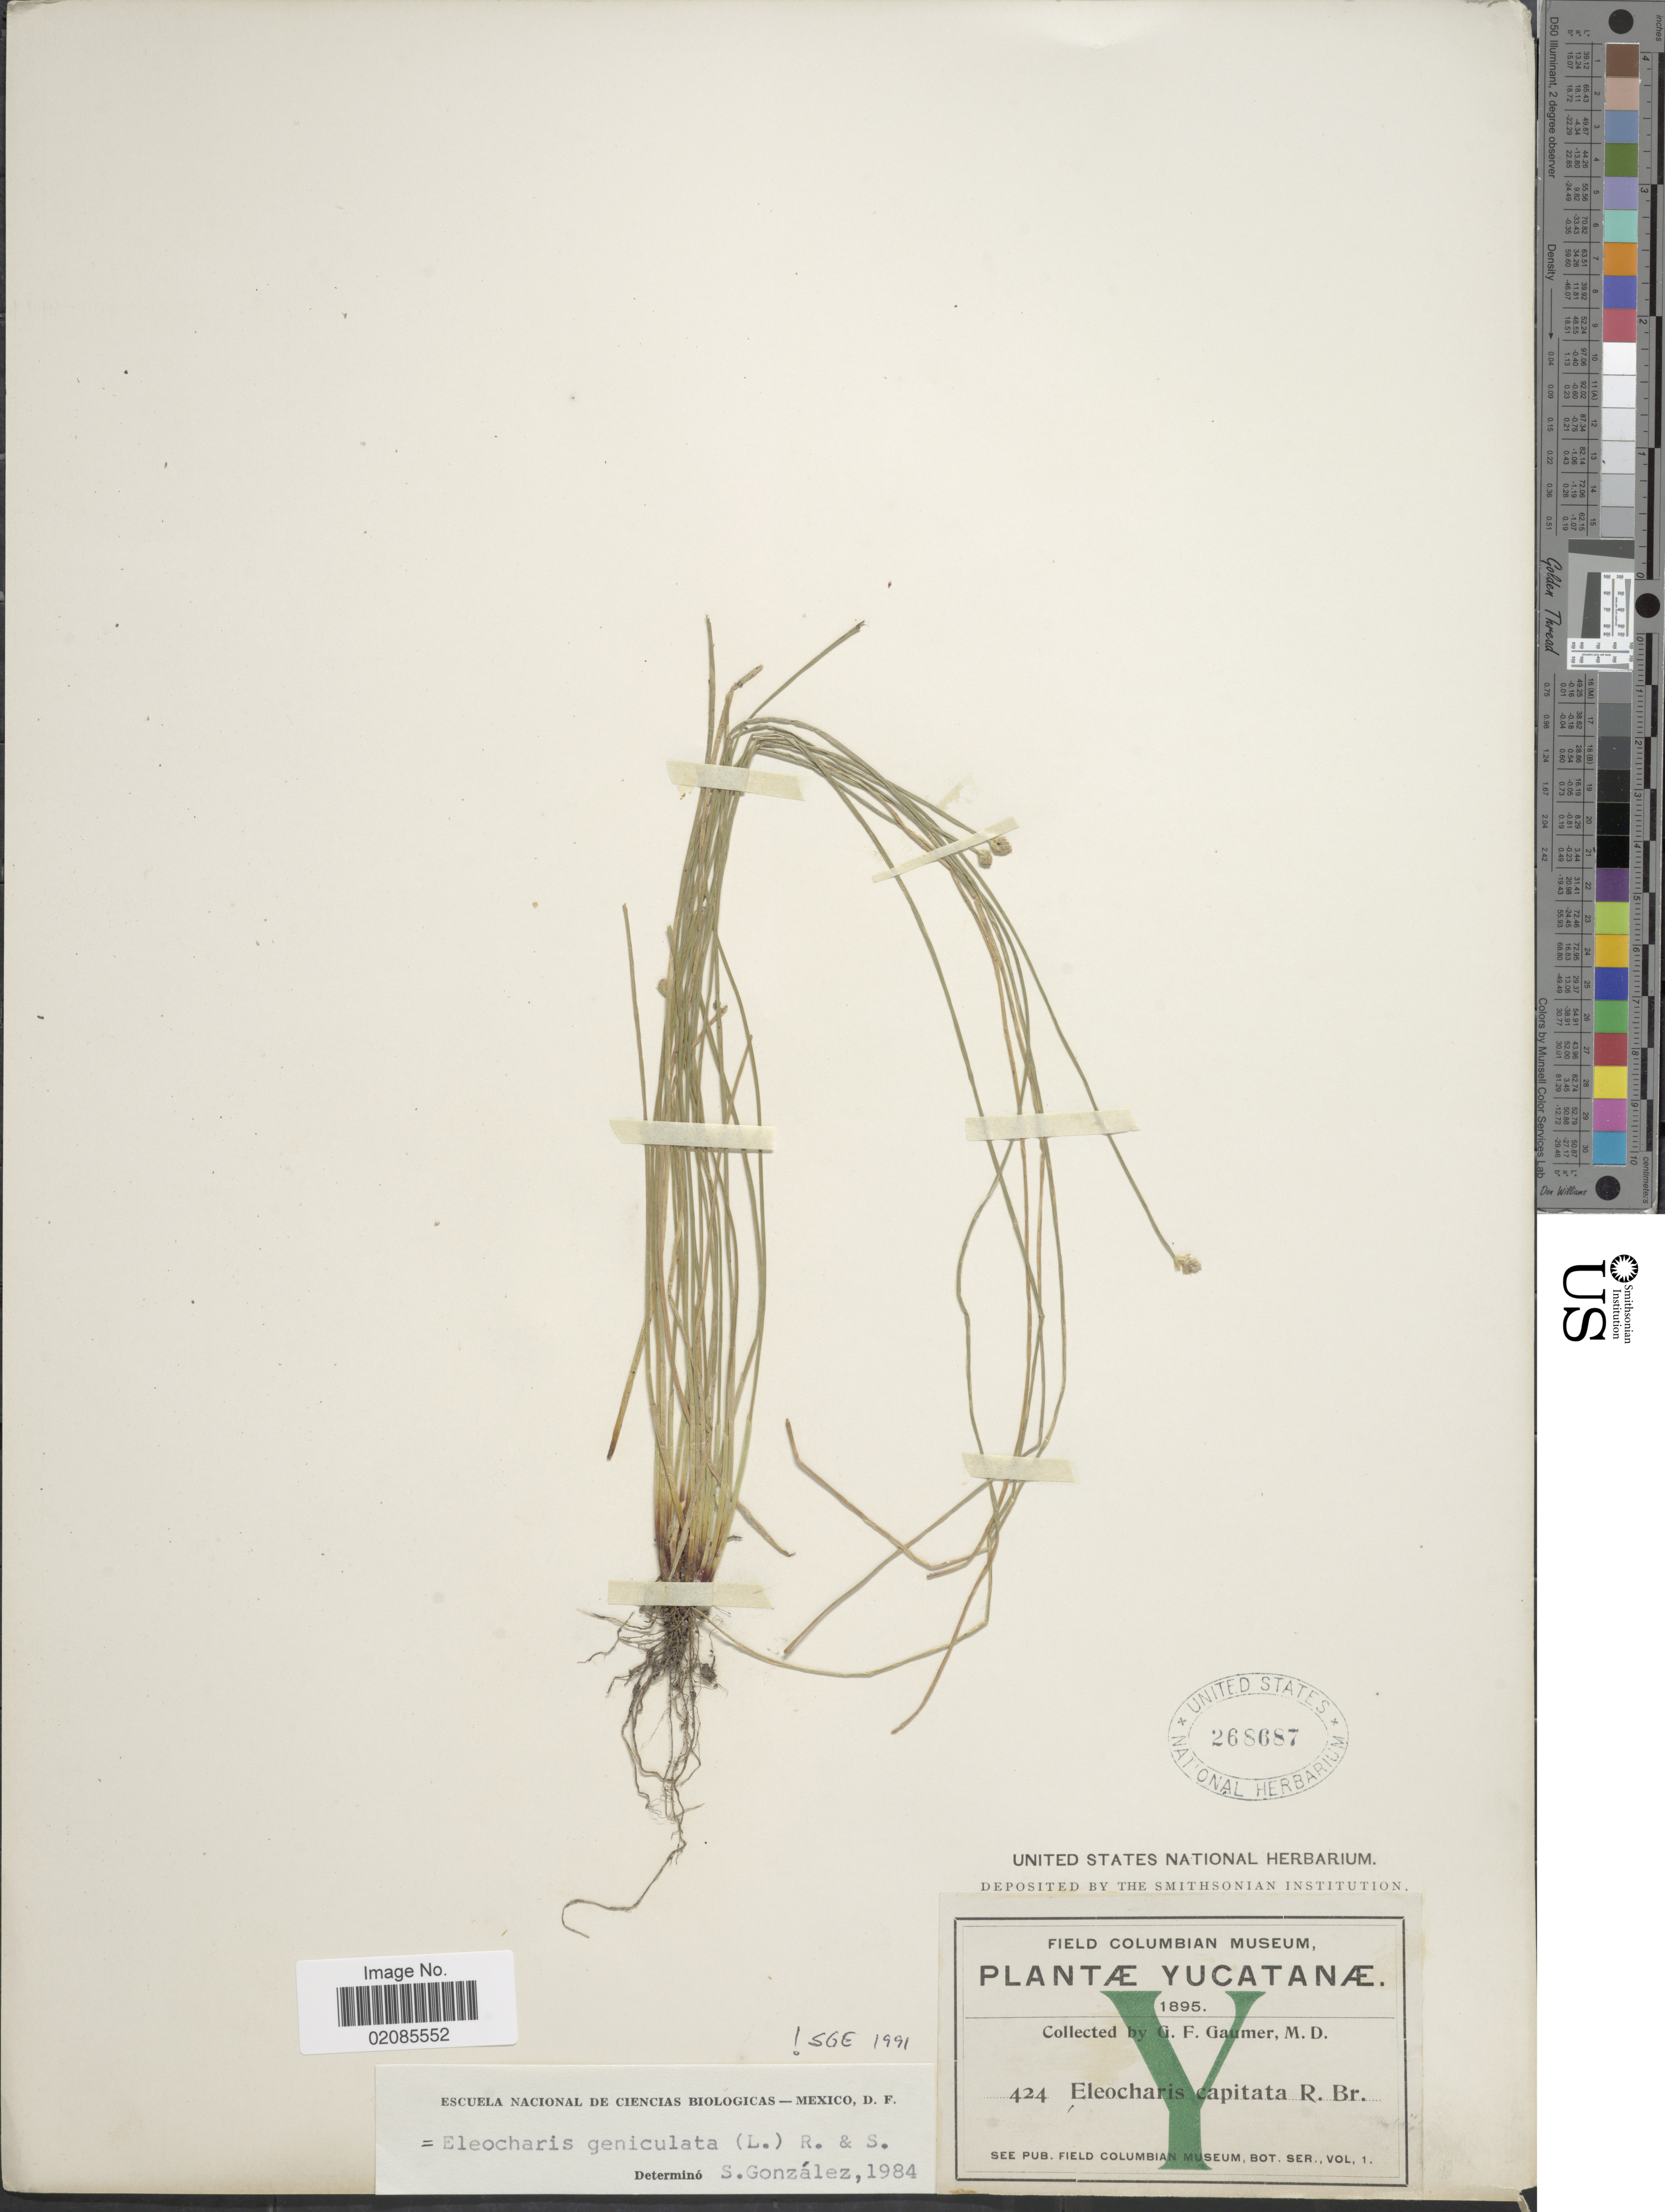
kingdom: Plantae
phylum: Tracheophyta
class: Liliopsida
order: Poales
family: Cyperaceae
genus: Eleocharis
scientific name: Eleocharis geniculata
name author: (L.) Roem. & Schult.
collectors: G. F. Gaumer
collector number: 424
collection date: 1895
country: Mexico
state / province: Yucatán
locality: Yucatanae.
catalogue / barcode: US 268687